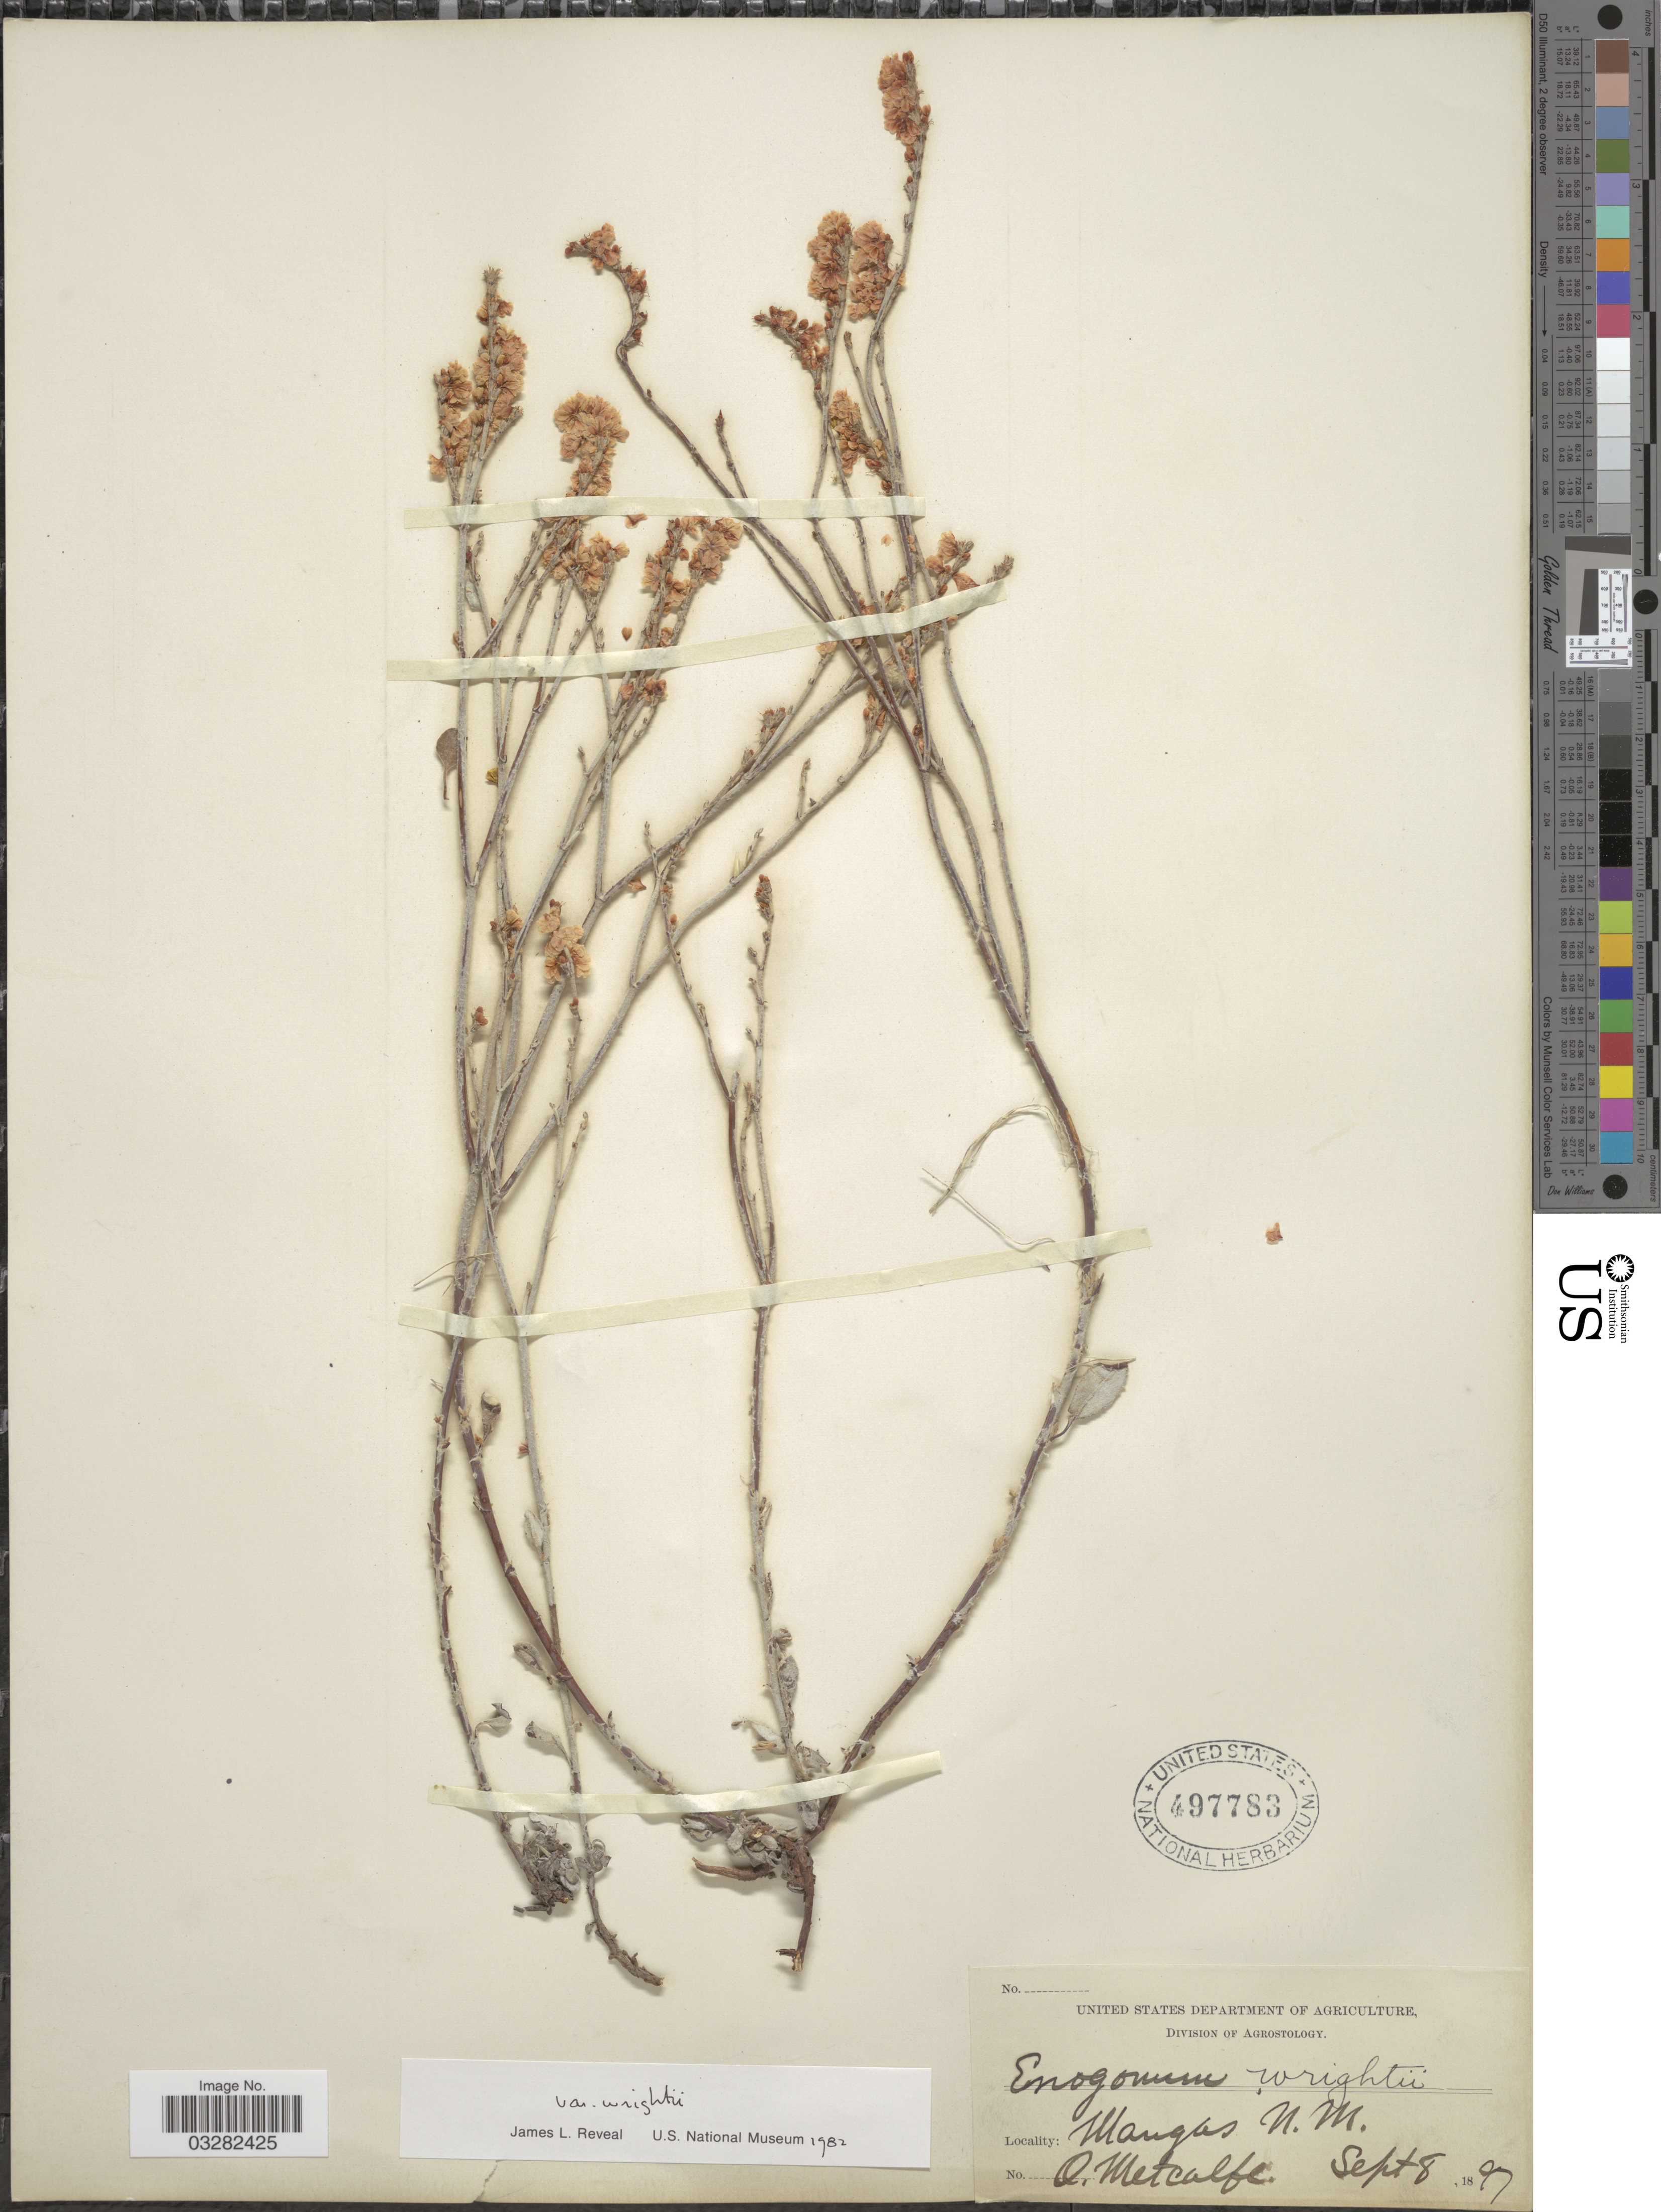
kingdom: Plantae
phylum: Tracheophyta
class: Magnoliopsida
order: Caryophyllales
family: Polygonaceae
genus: Eriogonum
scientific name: Eriogonum wrightii var. wrightii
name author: Torr. ex Benth.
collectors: O. Metcalfe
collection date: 1897-09-08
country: United States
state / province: New Mexico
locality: Mangas.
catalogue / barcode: US 497783